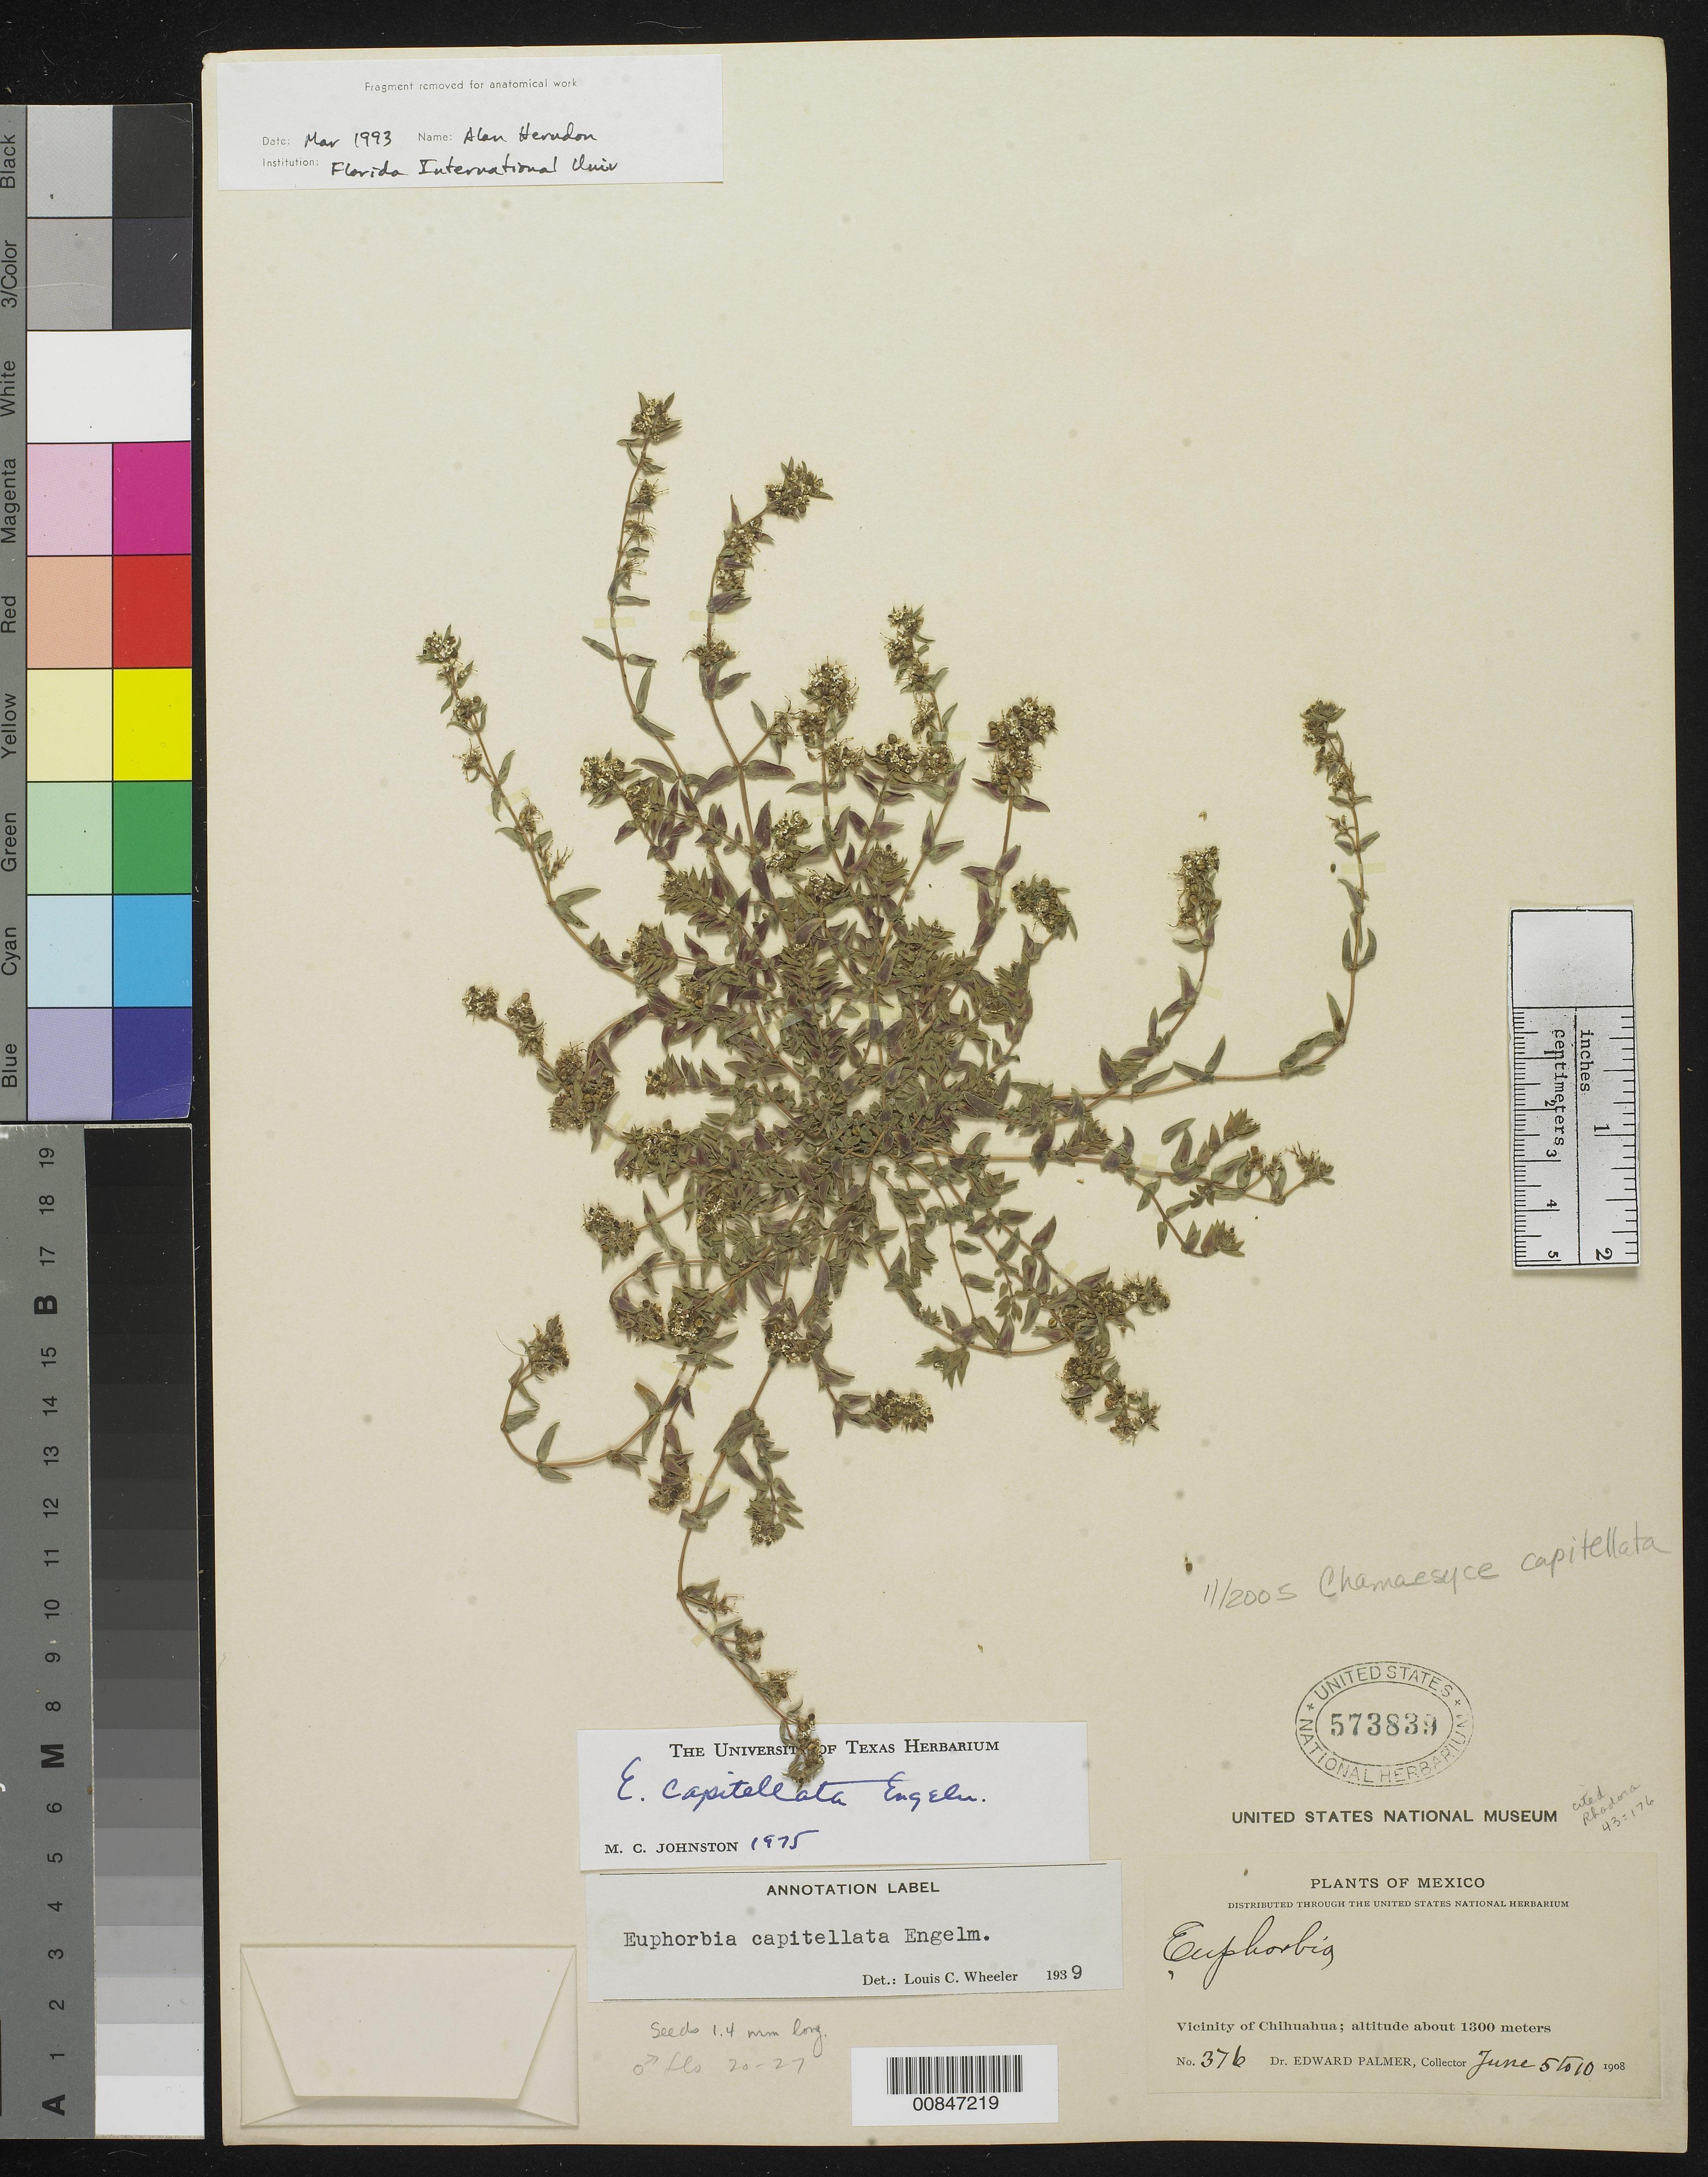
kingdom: Plantae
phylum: Tracheophyta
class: Magnoliopsida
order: Malpighiales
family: Euphorbiaceae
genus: Euphorbia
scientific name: Euphorbia capitellata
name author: Engelm. in Emory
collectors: E. Palmer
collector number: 376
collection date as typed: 05 Jun 1908 to 10 Jun 1908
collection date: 1908-06-05/1908-06-10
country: Mexico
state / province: Chihuahua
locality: Vicinity of Chihuahua.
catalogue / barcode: US 573839